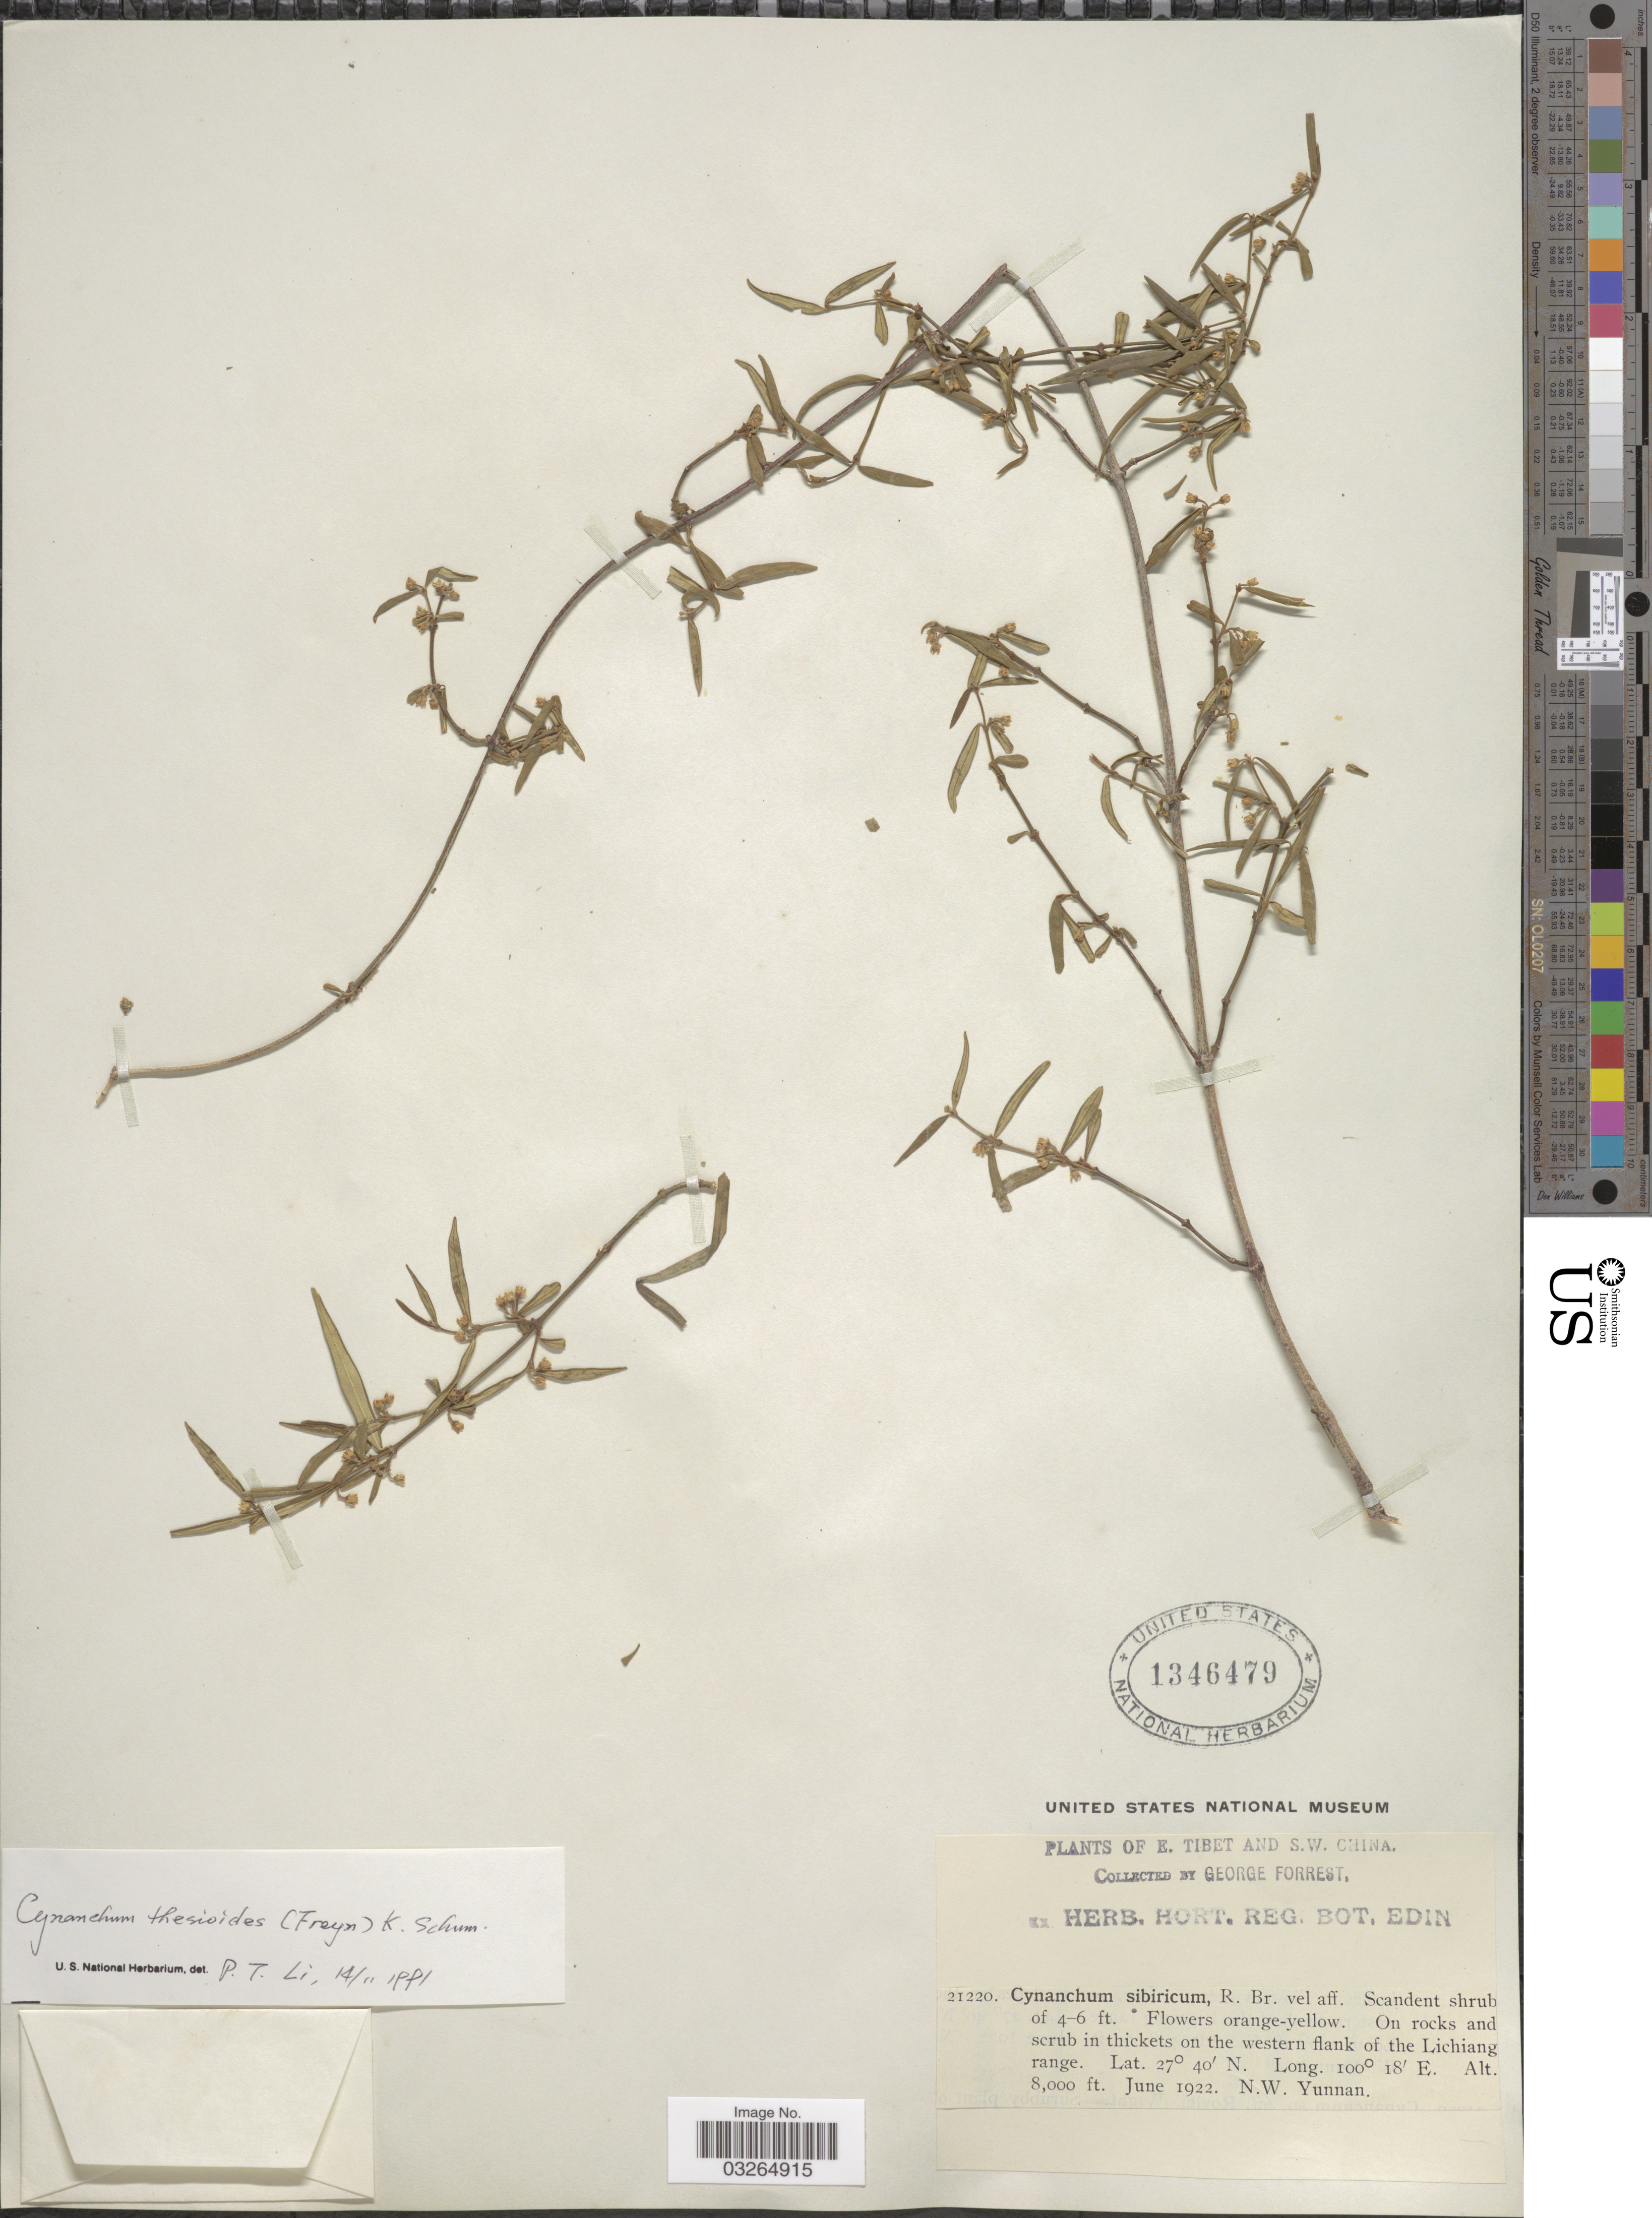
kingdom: Plantae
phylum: Tracheophyta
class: Magnoliopsida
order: Gentianales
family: Apocynaceae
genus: Cynanchum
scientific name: Cynanchum thesioides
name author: (Freyn) K. Schum.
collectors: G. Forrest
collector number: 21220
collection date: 1922-06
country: China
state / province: Yunnan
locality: S. W. China. On the western flank of the Lichiang range. N. W. Yunnan.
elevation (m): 2438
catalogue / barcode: US 1346479